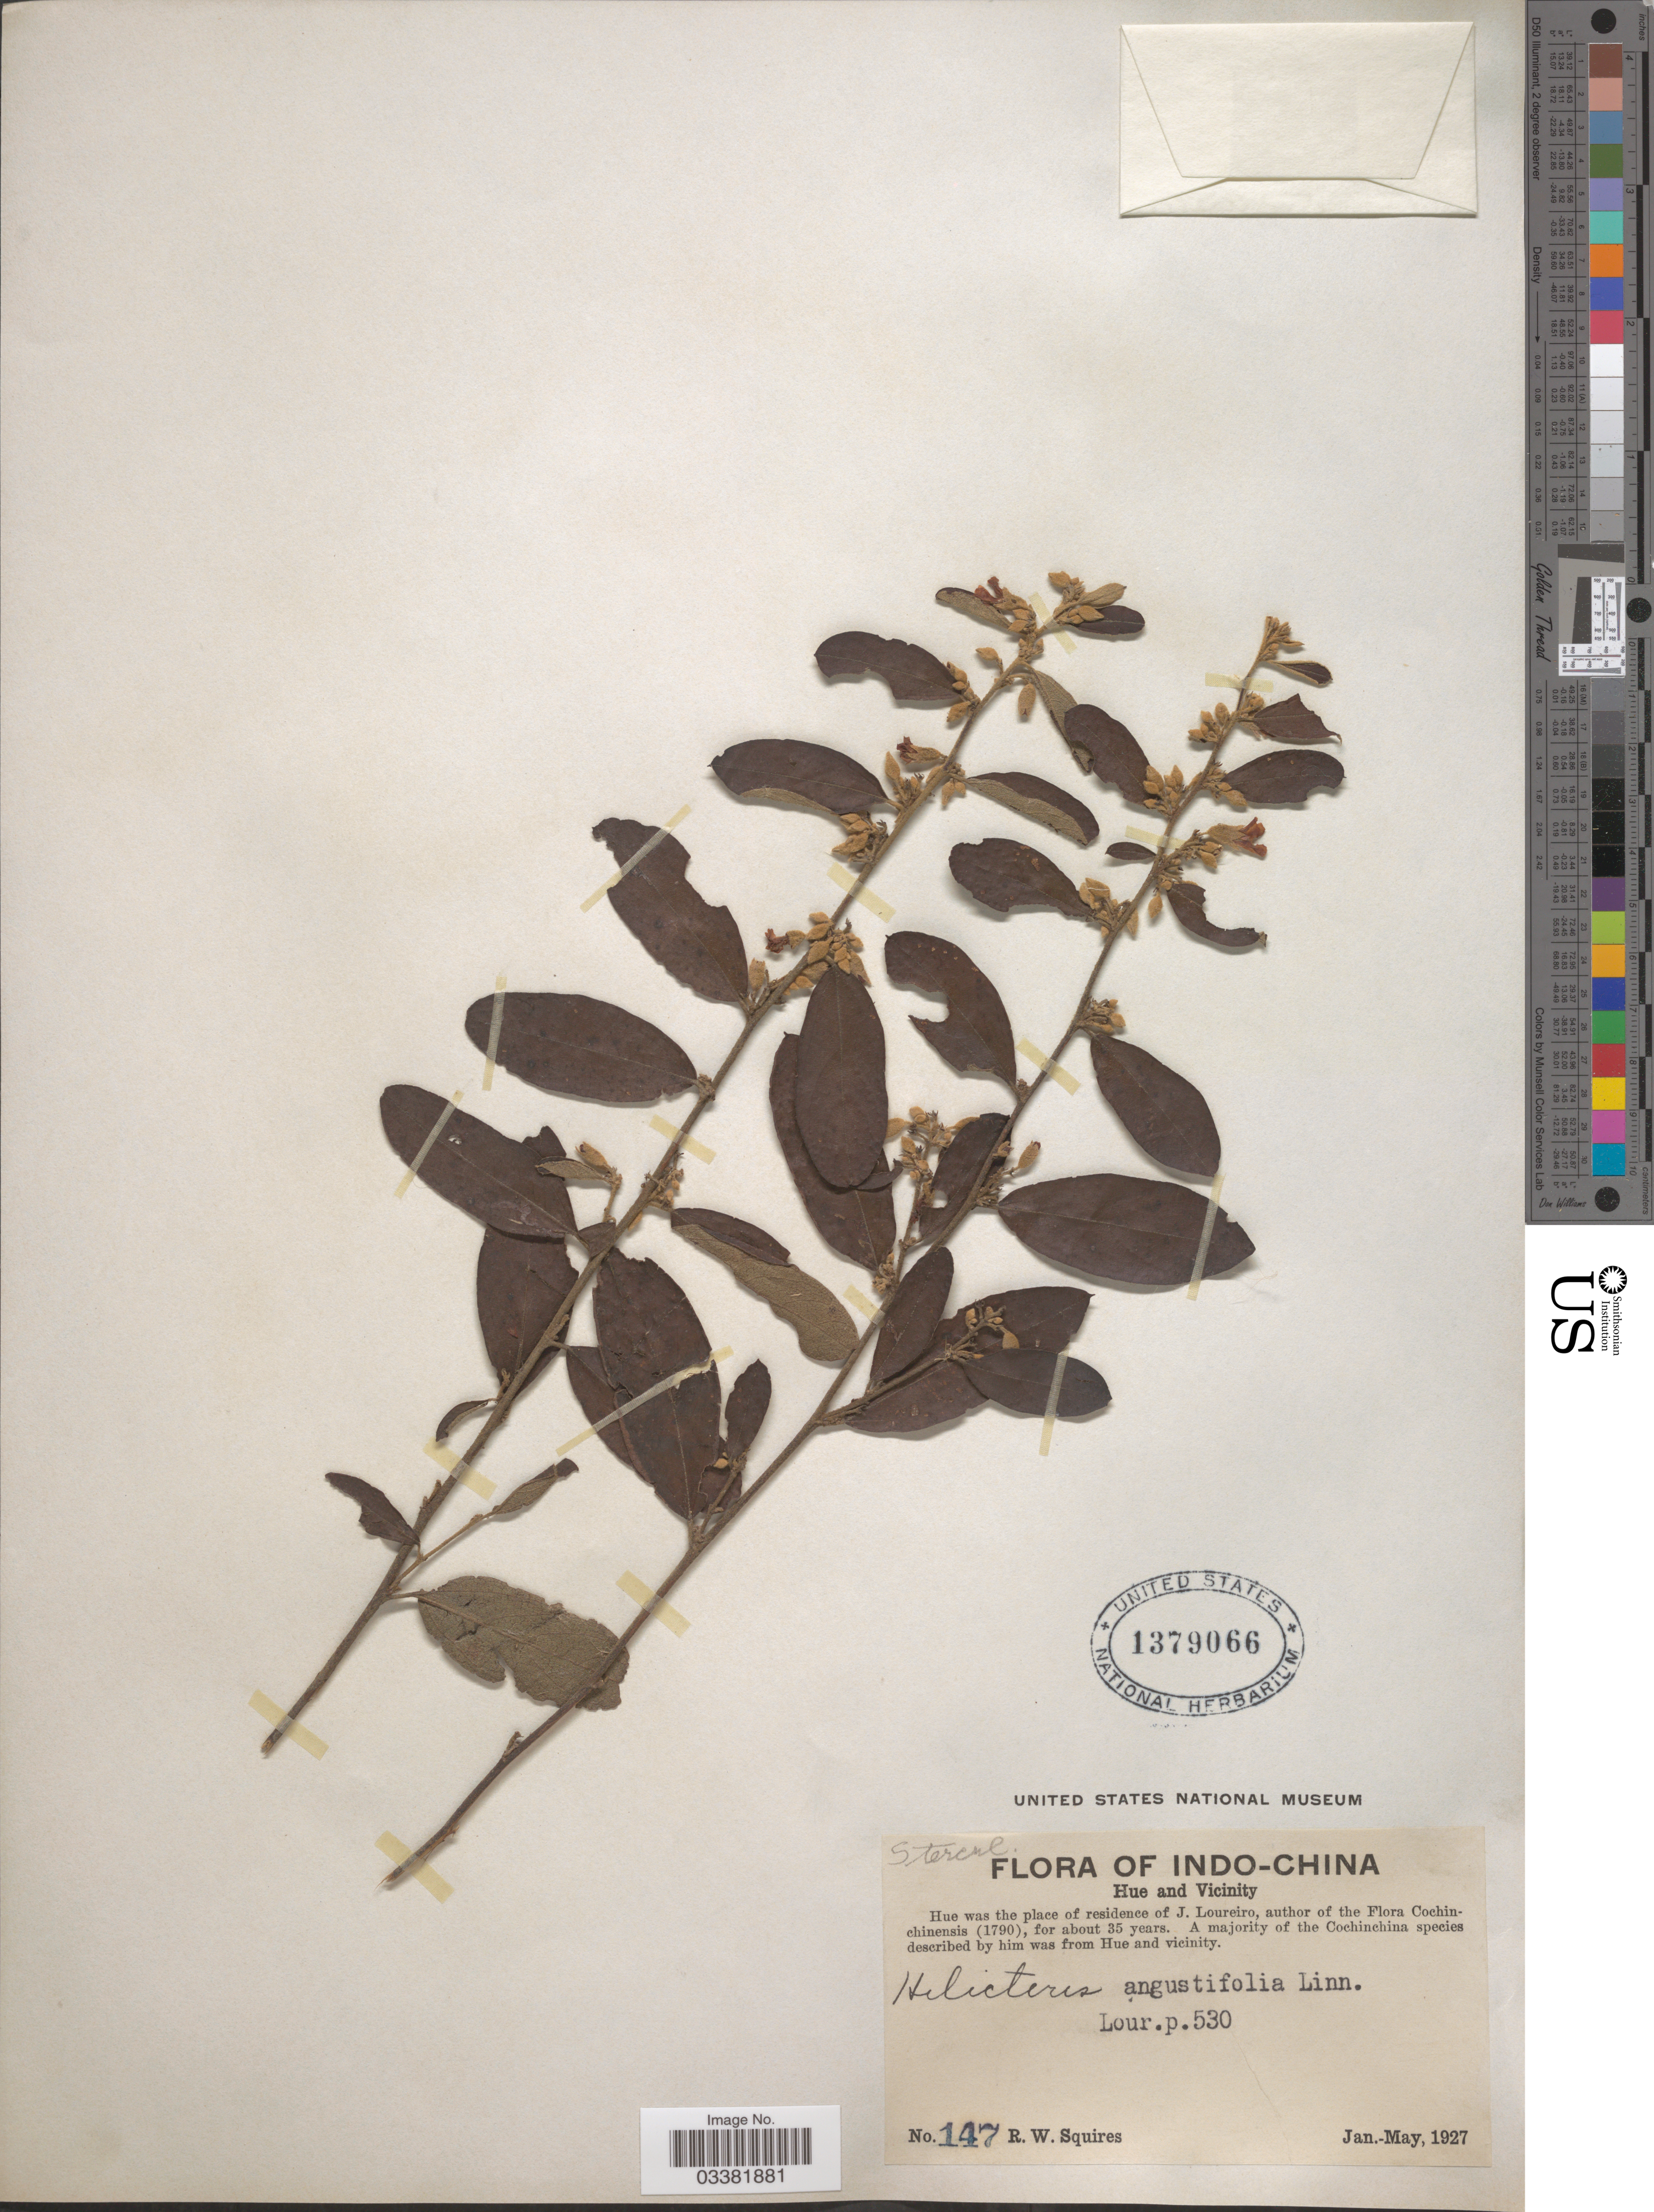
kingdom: Plantae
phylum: Tracheophyta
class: Magnoliopsida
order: Malvales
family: Malvaceae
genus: Helicteres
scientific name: Helicteres angustifolia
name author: L.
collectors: R. Squires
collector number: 147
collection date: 1927-01/1927-05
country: Vietnam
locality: Indo-China Hue and Vicinity.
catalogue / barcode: US 1379066